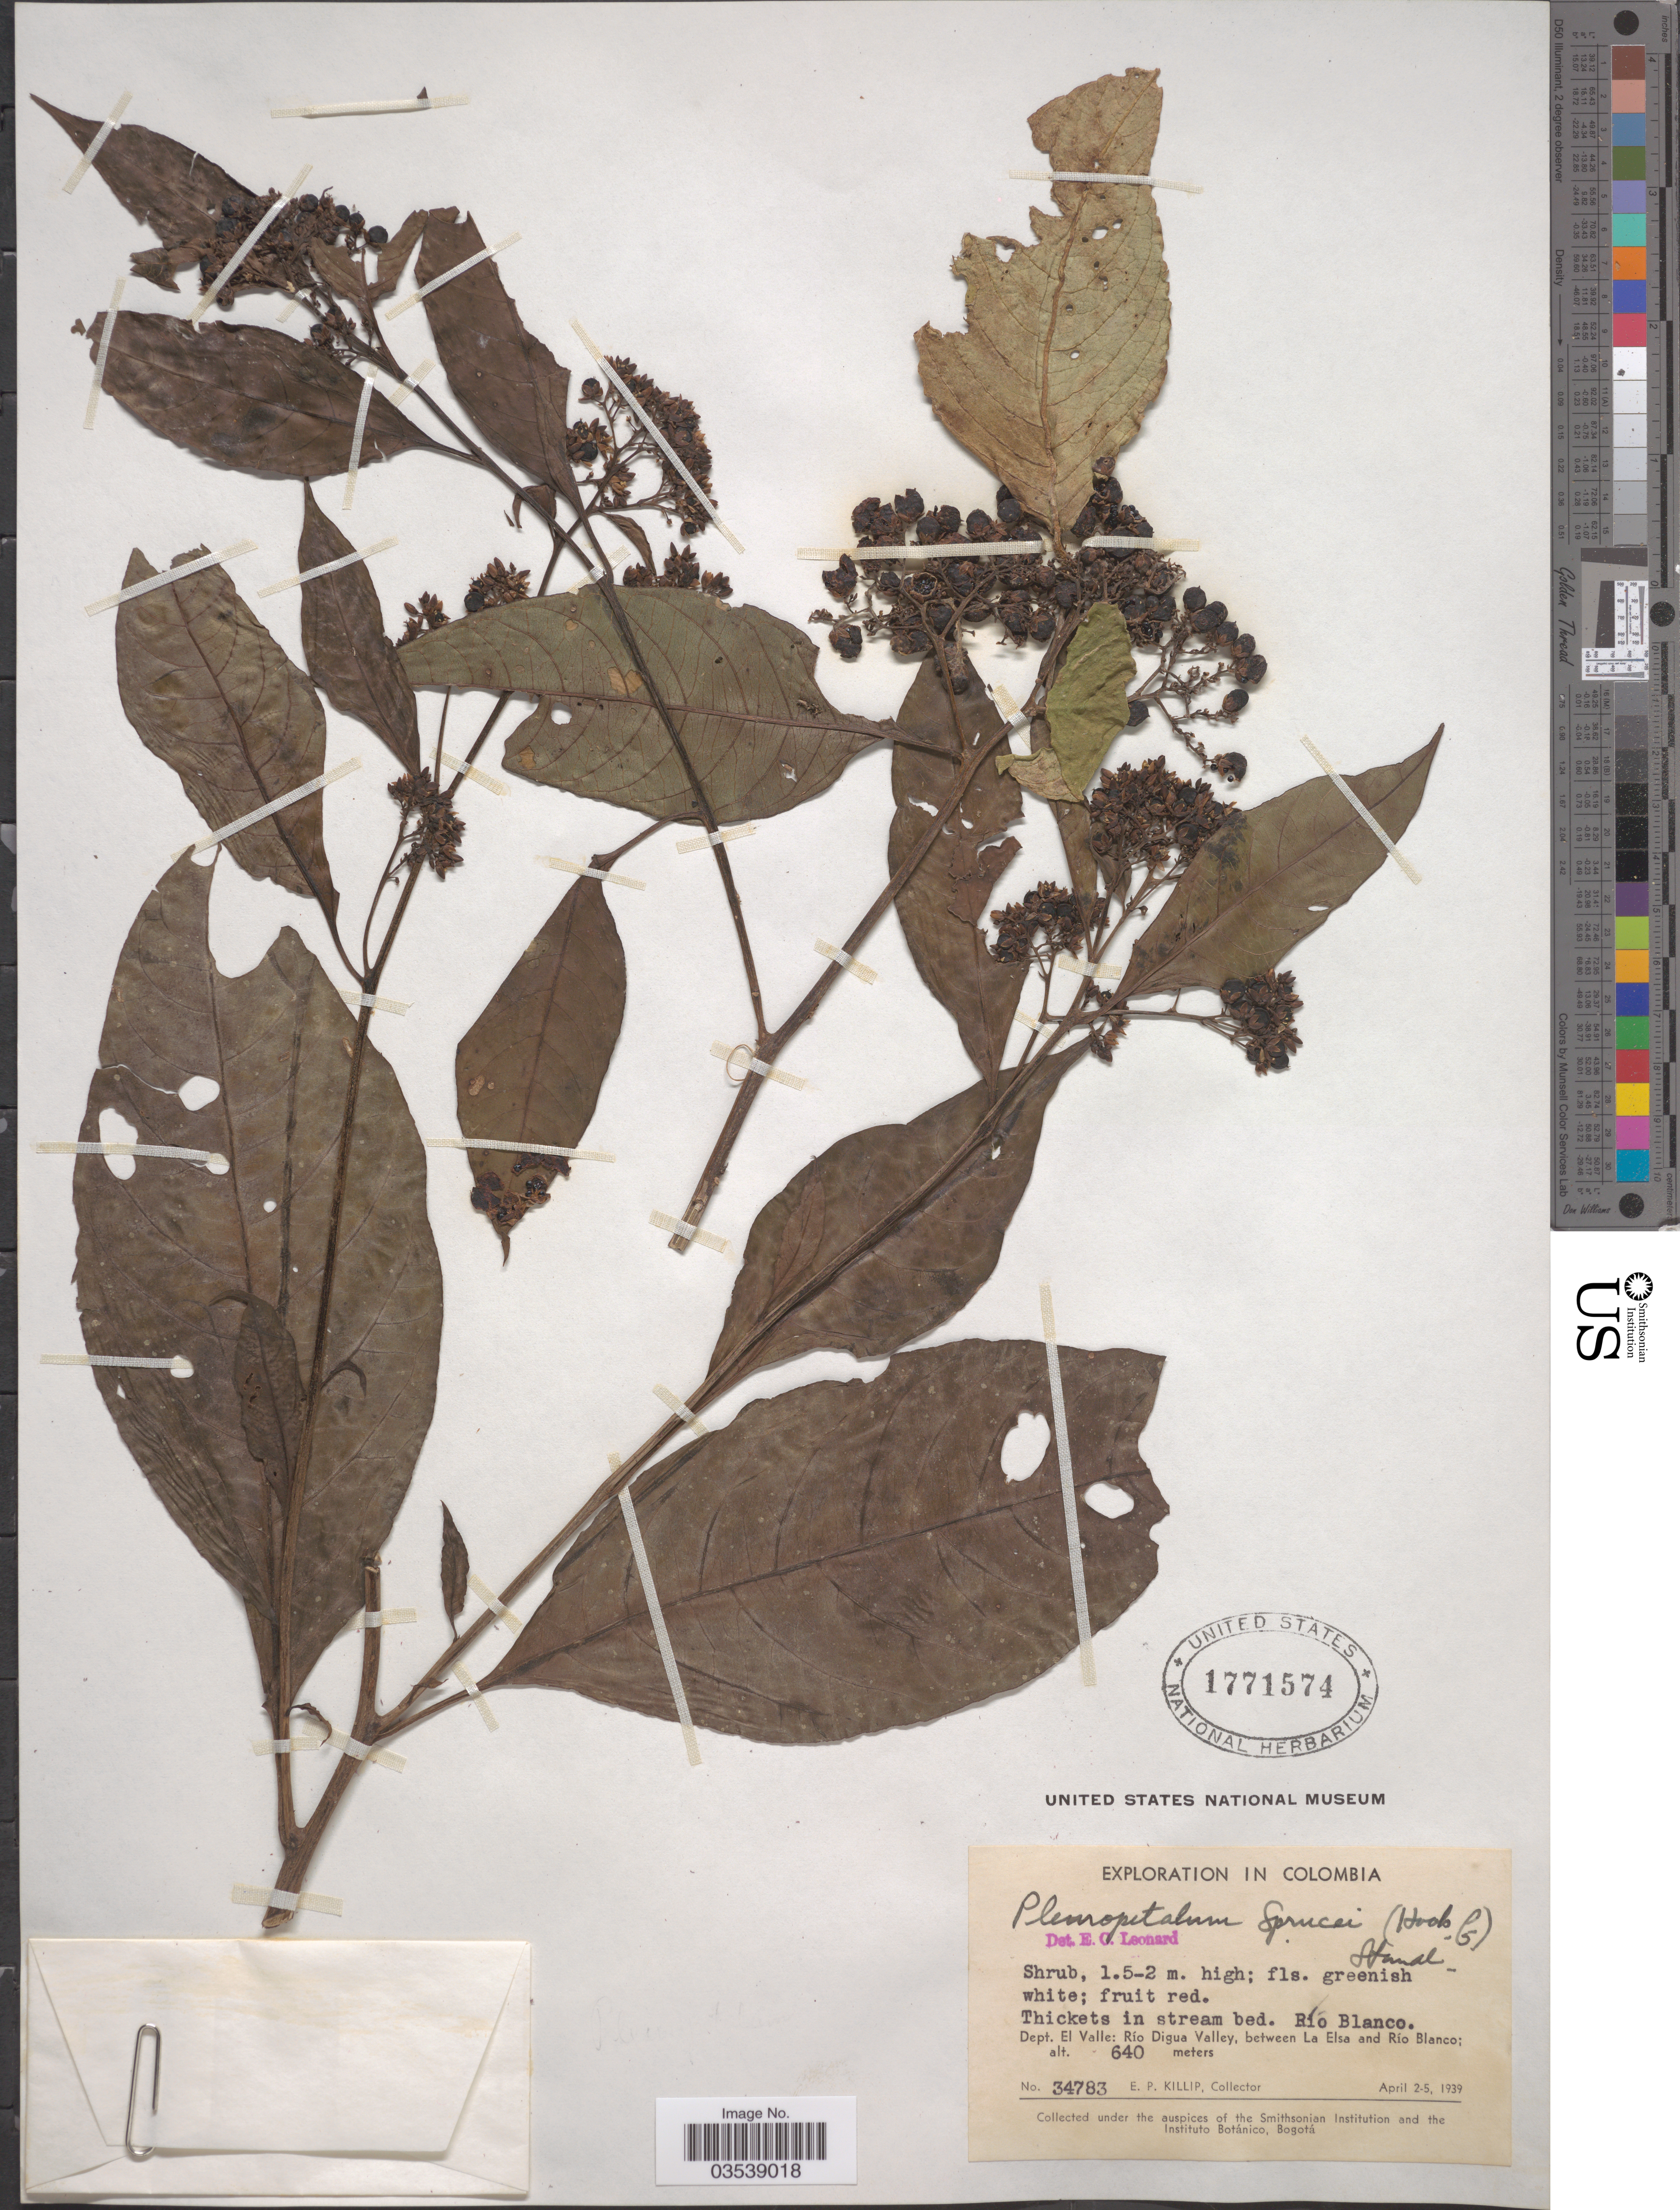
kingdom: Plantae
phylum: Tracheophyta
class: Magnoliopsida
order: Caryophyllales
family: Amaranthaceae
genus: Pleuropetalum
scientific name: Pleuropetalum sprucei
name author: (Hook. f.) Standl.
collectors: E. P. Killip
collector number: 34783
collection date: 1939-04-02/1939-04-05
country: Colombia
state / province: Valle del Cauca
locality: Dept. El Valle: Río Digua Valley, between La Elsa and Río Blanco.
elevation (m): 640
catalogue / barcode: US 1771574